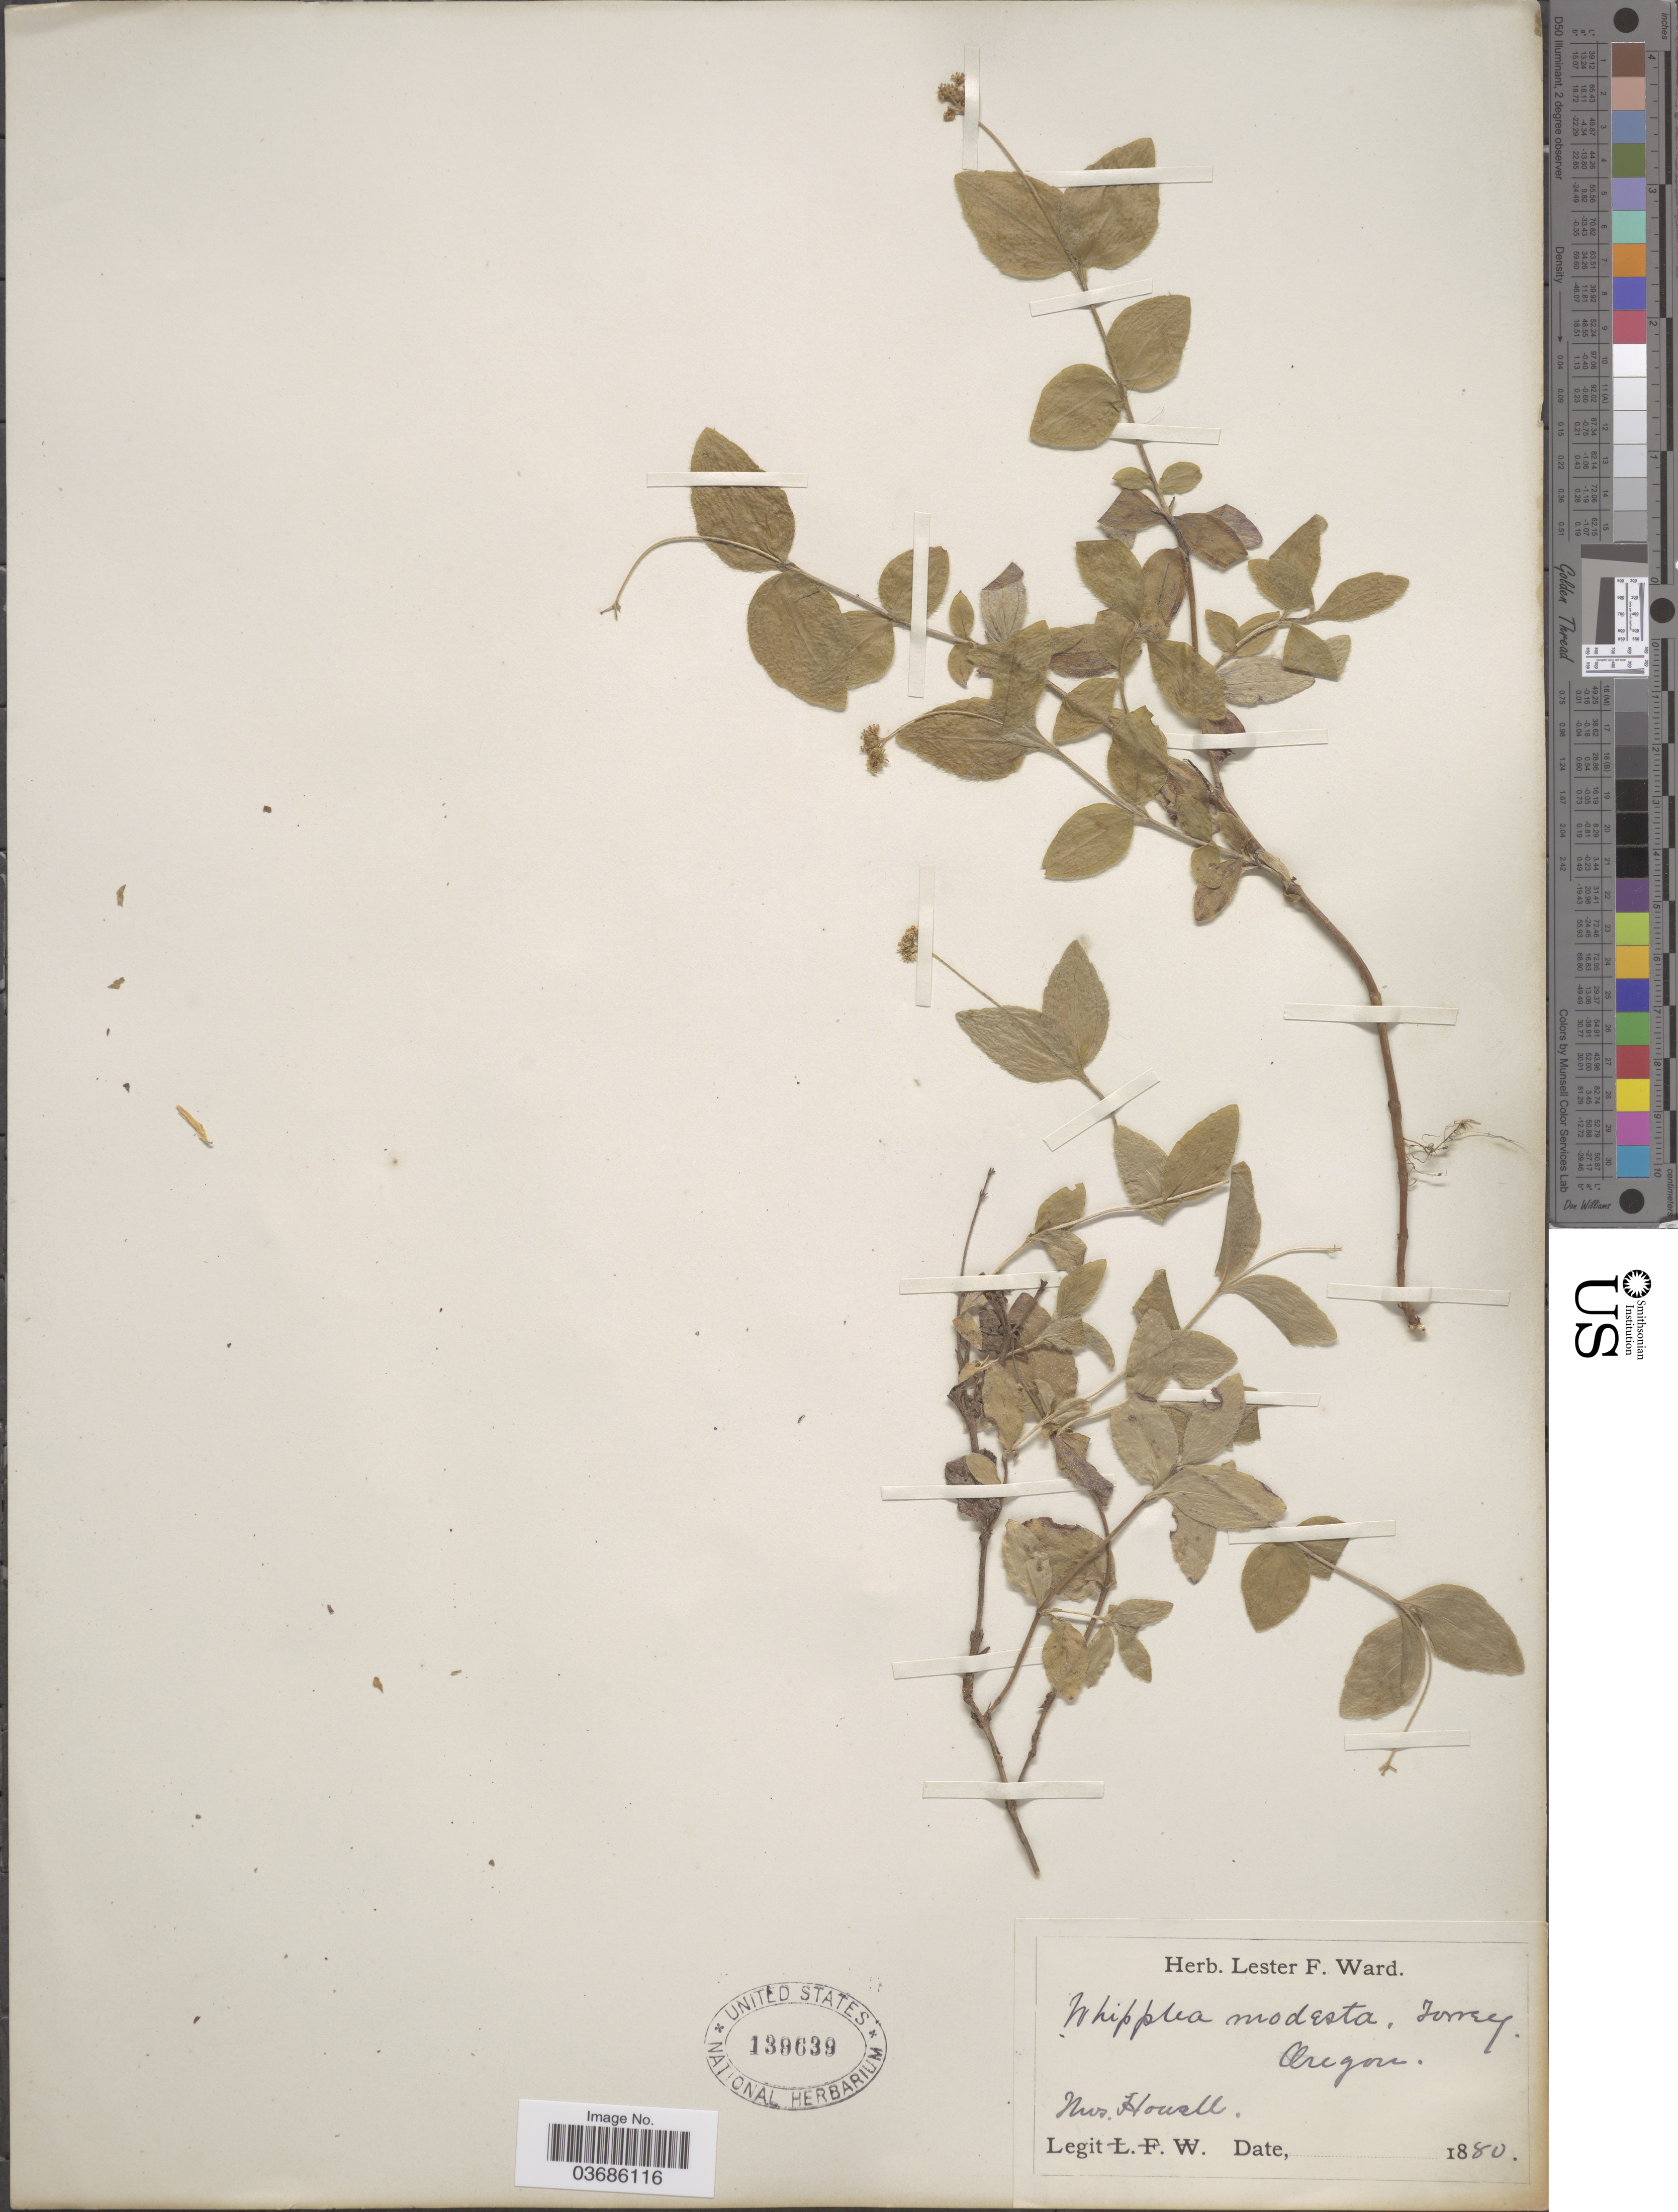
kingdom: Plantae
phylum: Tracheophyta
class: Magnoliopsida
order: Cornales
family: Hydrangeaceae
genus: Whipplea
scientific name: Whipplea modesta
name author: Torr.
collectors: Howell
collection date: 1880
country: United States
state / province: Oregon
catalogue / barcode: US 139639